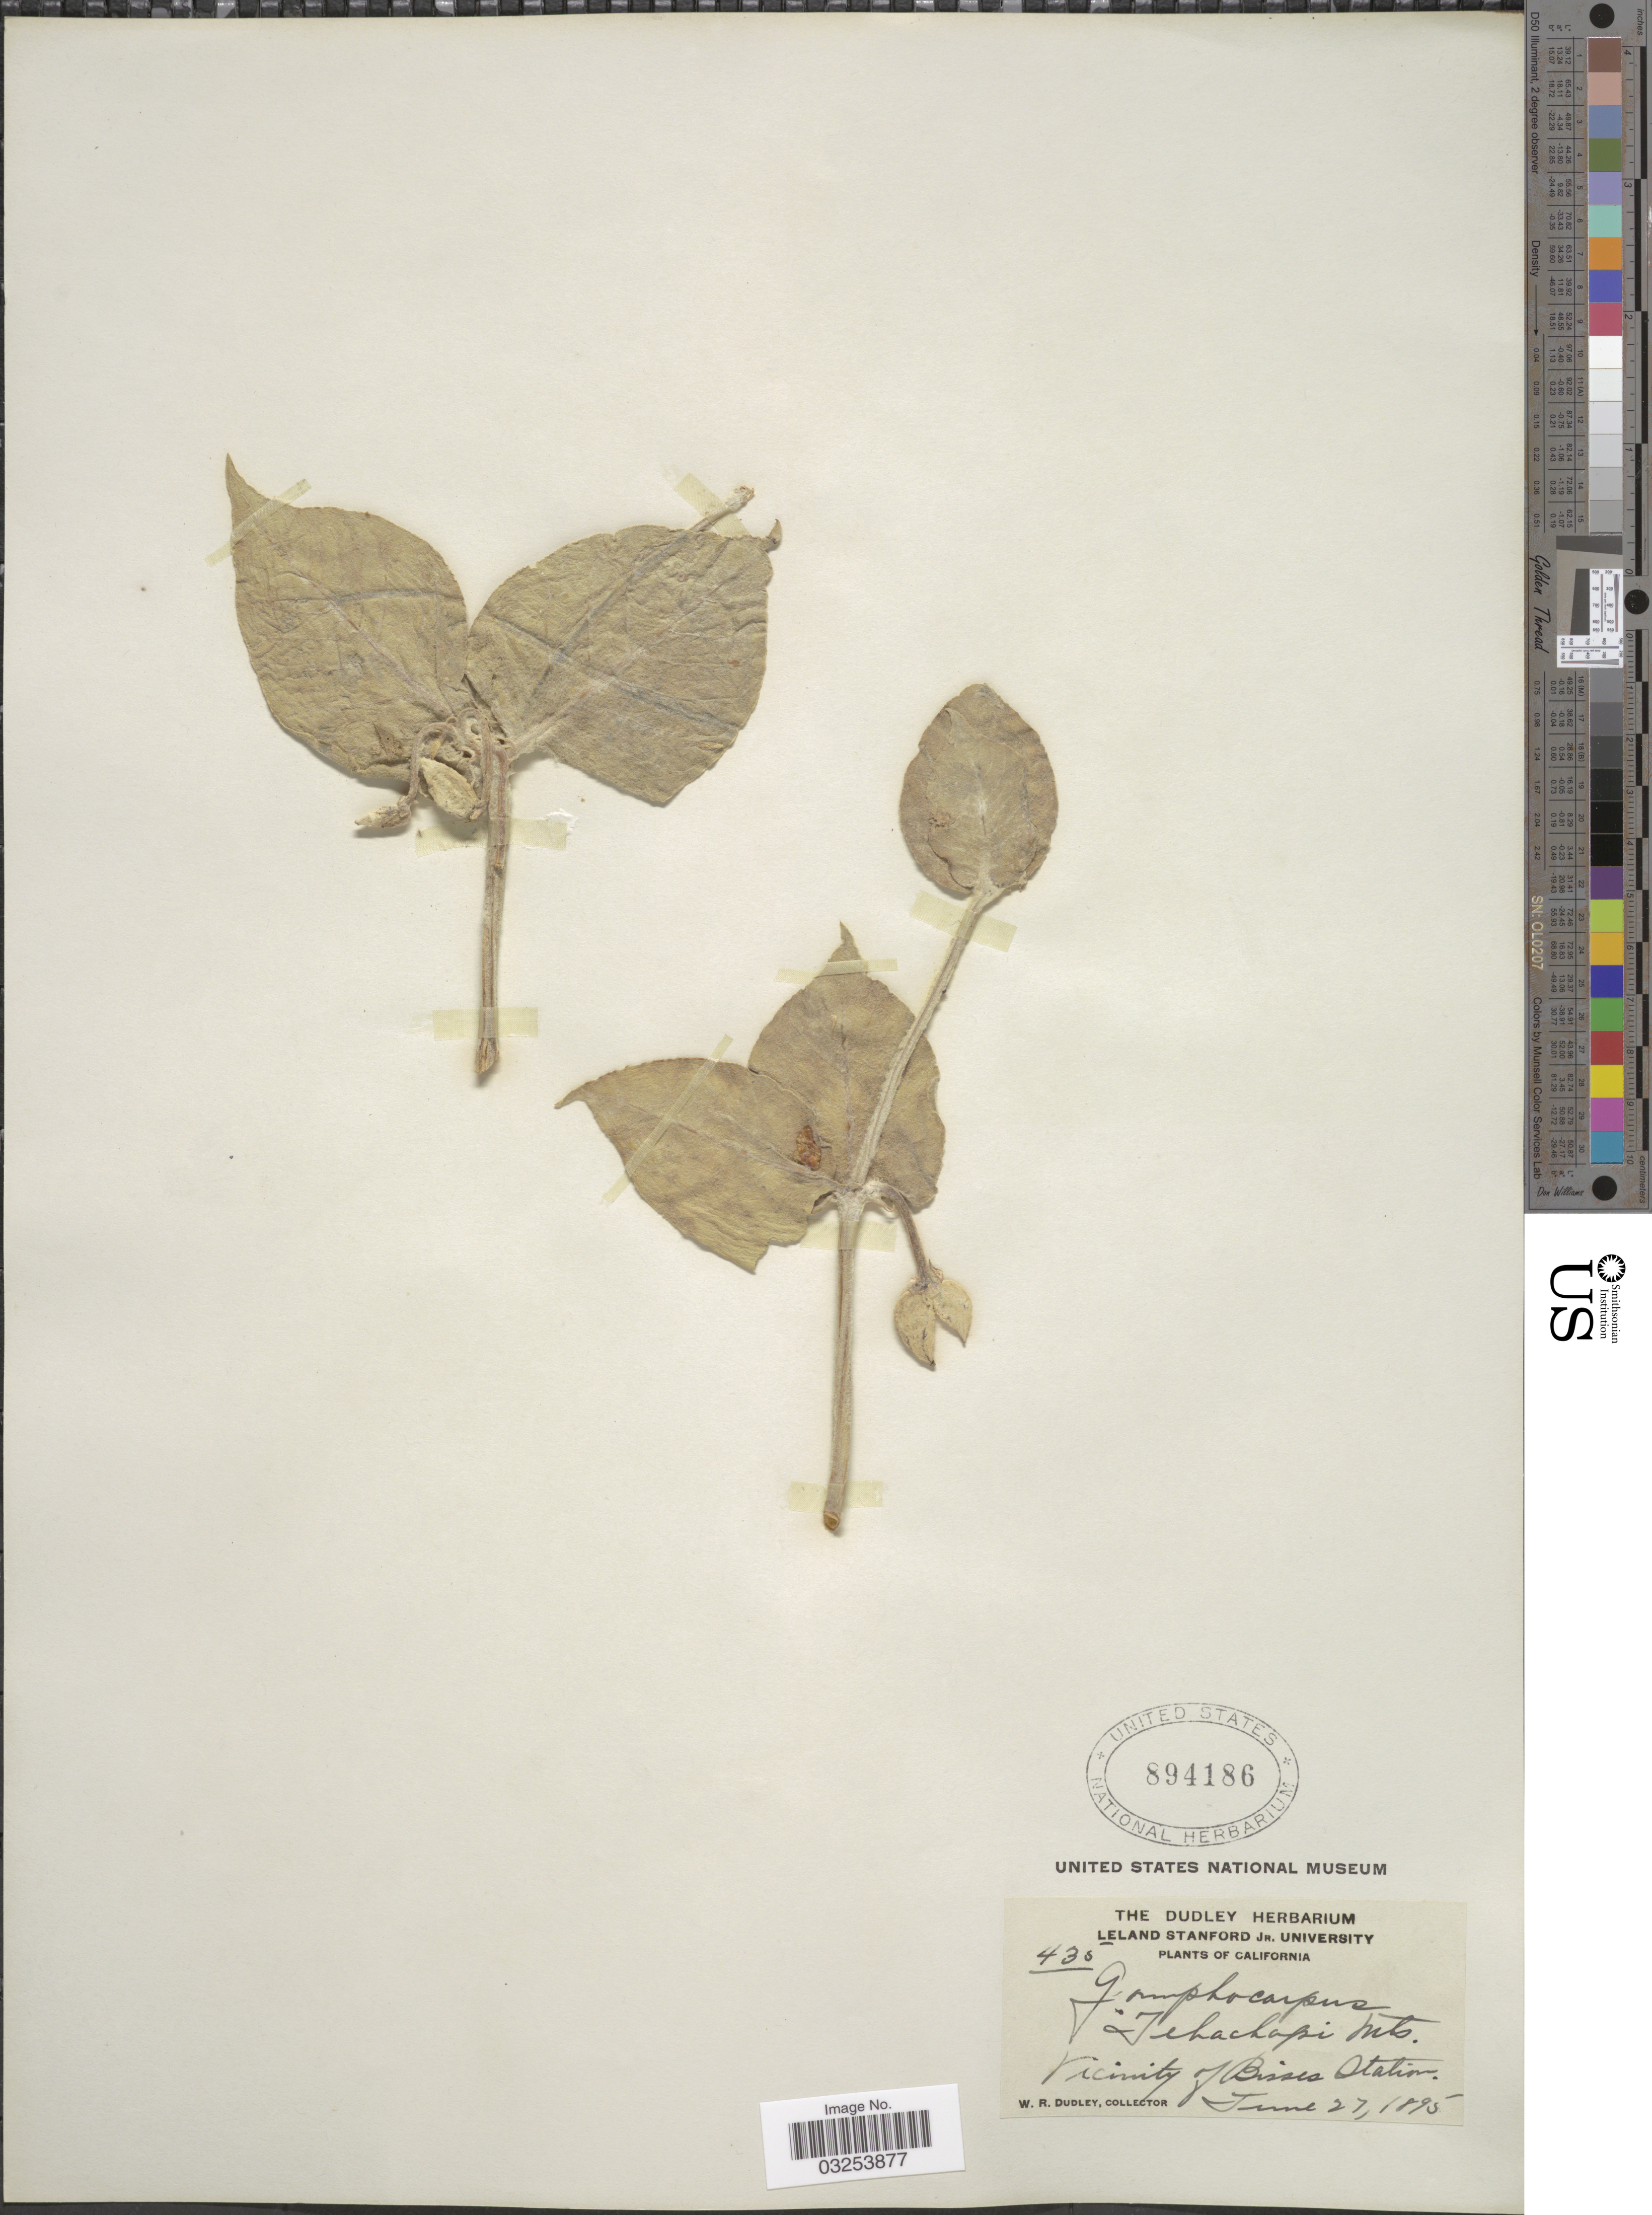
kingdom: Plantae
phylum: Tracheophyta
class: Magnoliopsida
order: Gentianales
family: Apocynaceae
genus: Asclepias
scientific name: Asclepias californica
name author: Greene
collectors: W. Dudley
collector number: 435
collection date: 1895-06-27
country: United States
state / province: California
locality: Tehachapi Mts. Vicinity of Bisses Station.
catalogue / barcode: US 894186